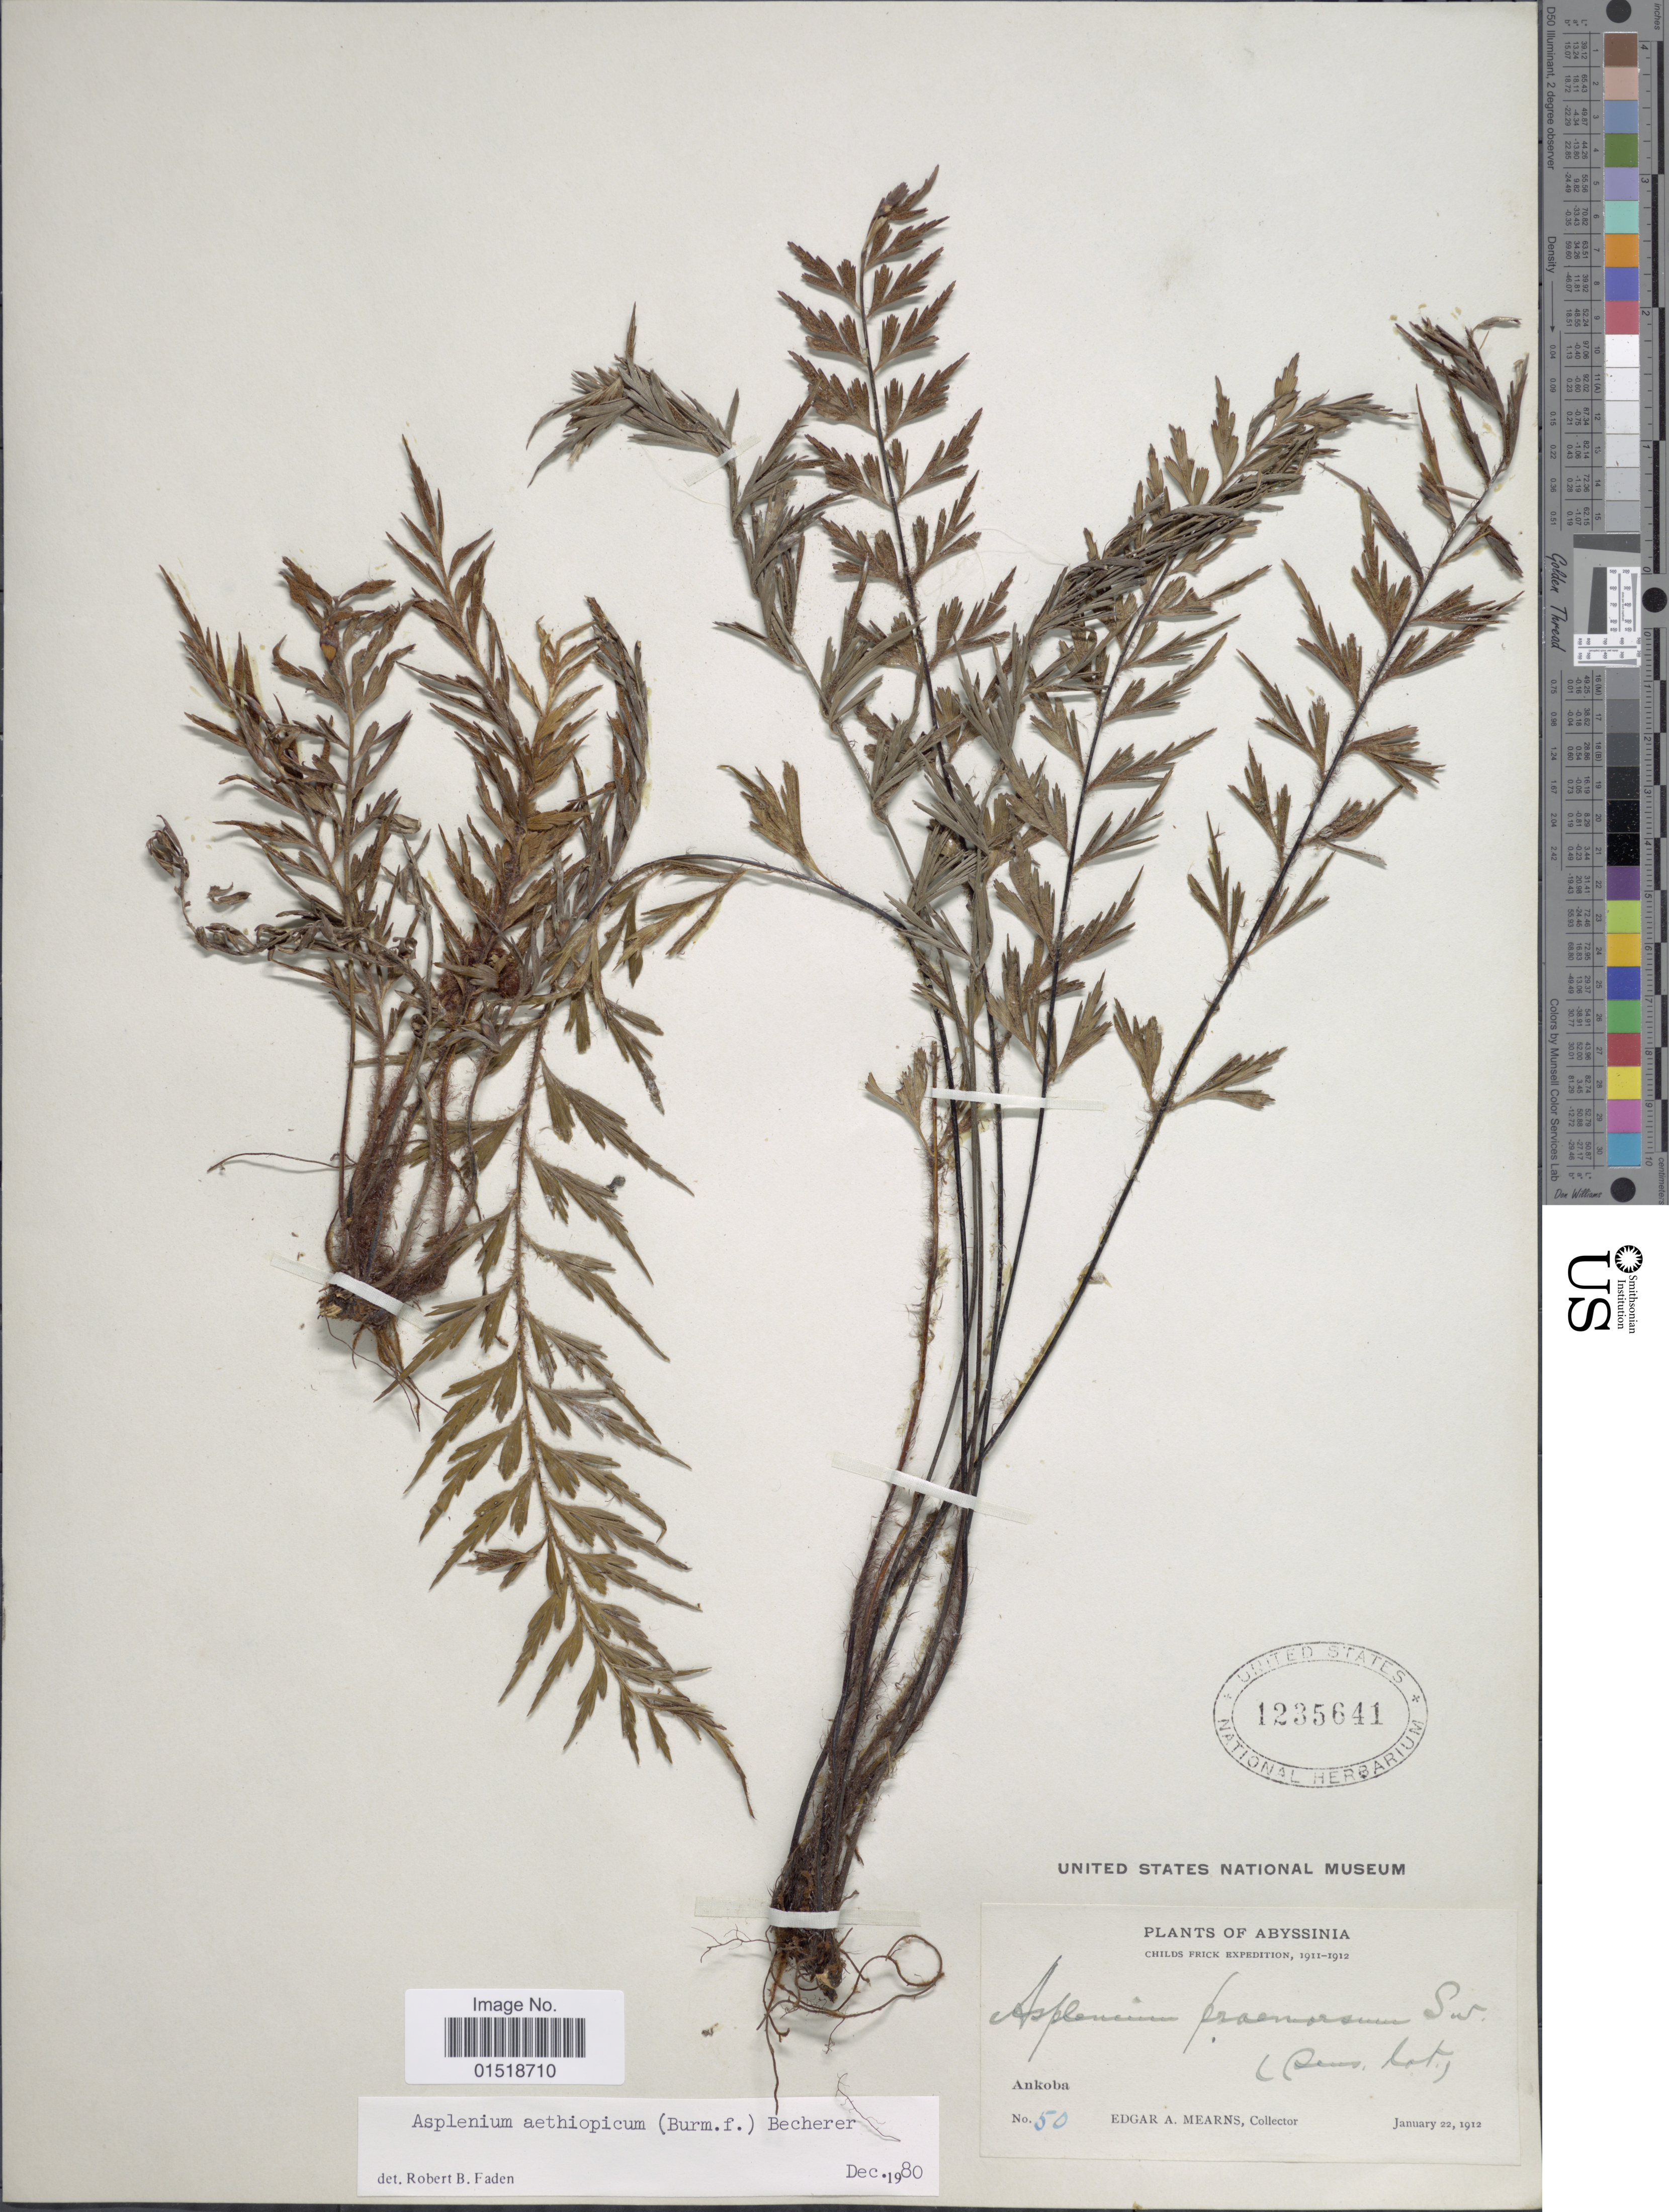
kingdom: Plantae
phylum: Tracheophyta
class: Polypodiopsida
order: Polypodiales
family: Aspleniaceae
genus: Asplenium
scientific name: Asplenium aethiopicum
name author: (Burm. f.) Bech.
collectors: E. A. Mearns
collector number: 50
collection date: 1912-01-22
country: Eritrea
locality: Abyssinia. Ankoba.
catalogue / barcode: US 1235641